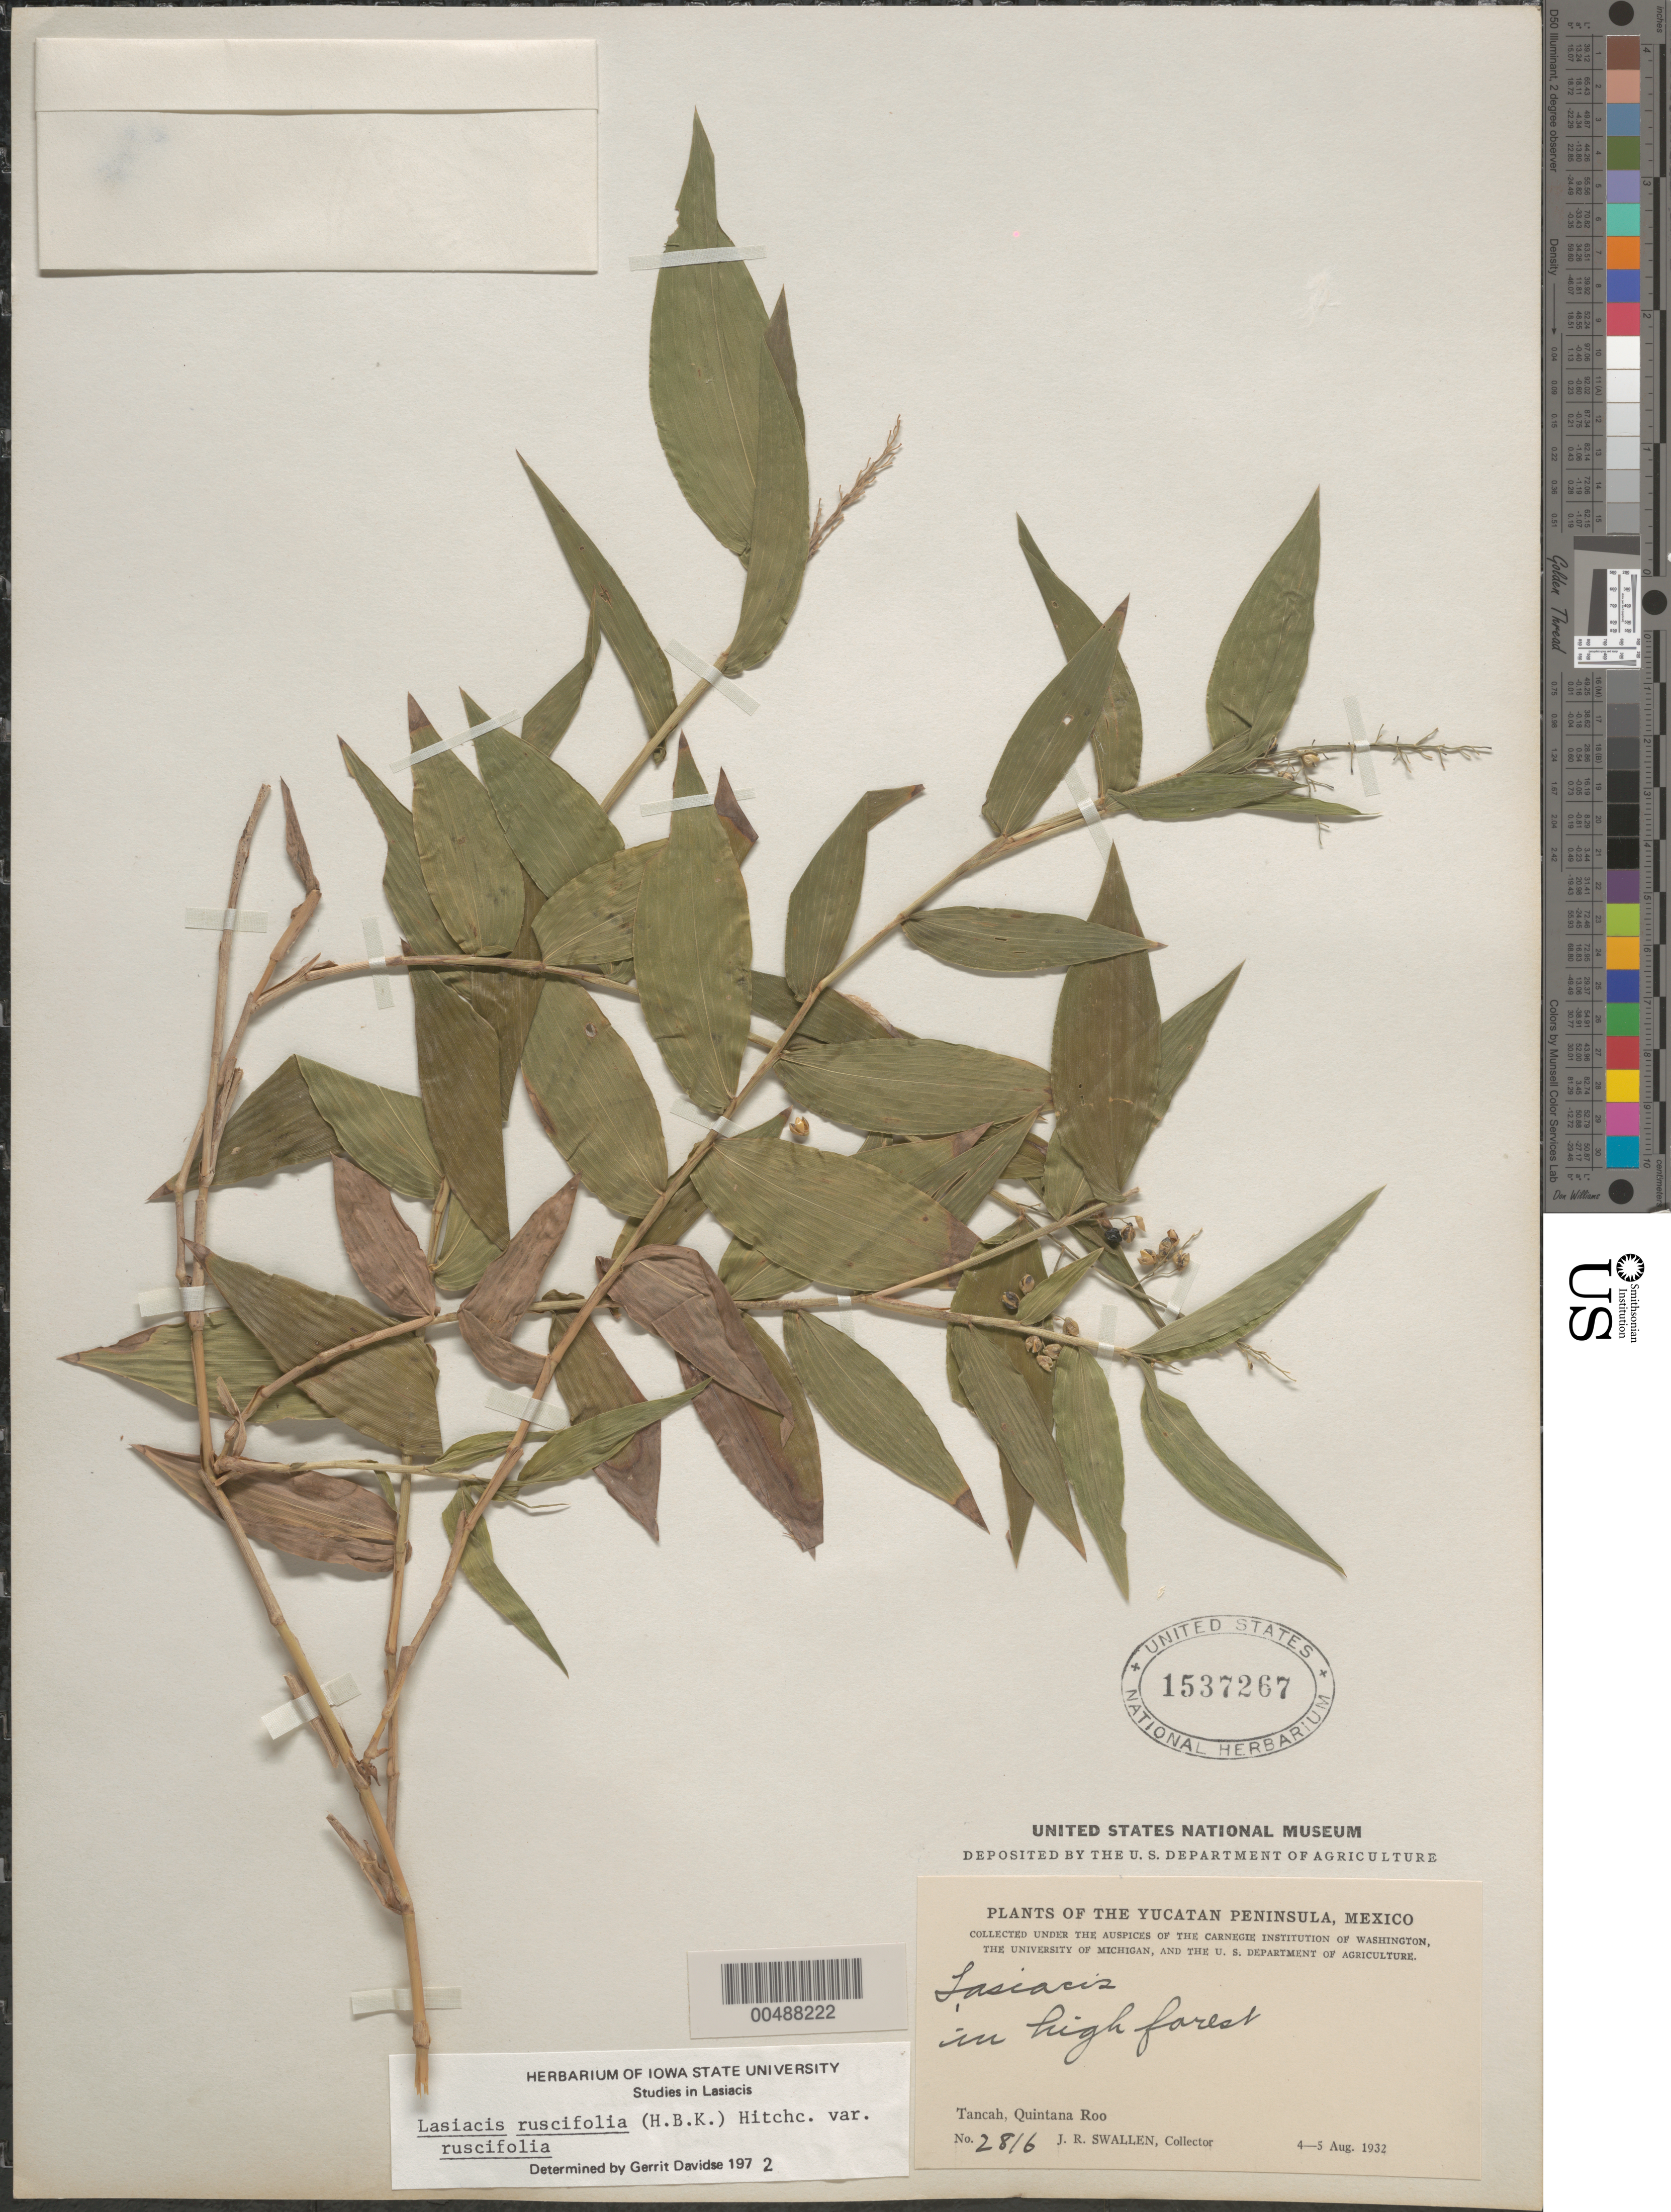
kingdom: Plantae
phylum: Tracheophyta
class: Liliopsida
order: Poales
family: Poaceae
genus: Lasiacis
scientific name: Lasiacis ruscifolia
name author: (Kunth) Hitchc.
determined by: Davidse, Gerrit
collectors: J. R. Swallen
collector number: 2816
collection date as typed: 4 Aug 1932 to 5 Aug 1932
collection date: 1932-08-04/1932-08-05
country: Mexico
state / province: Quintana Roo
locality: Yucatan Peninsula, Tancah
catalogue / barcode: US 1537267